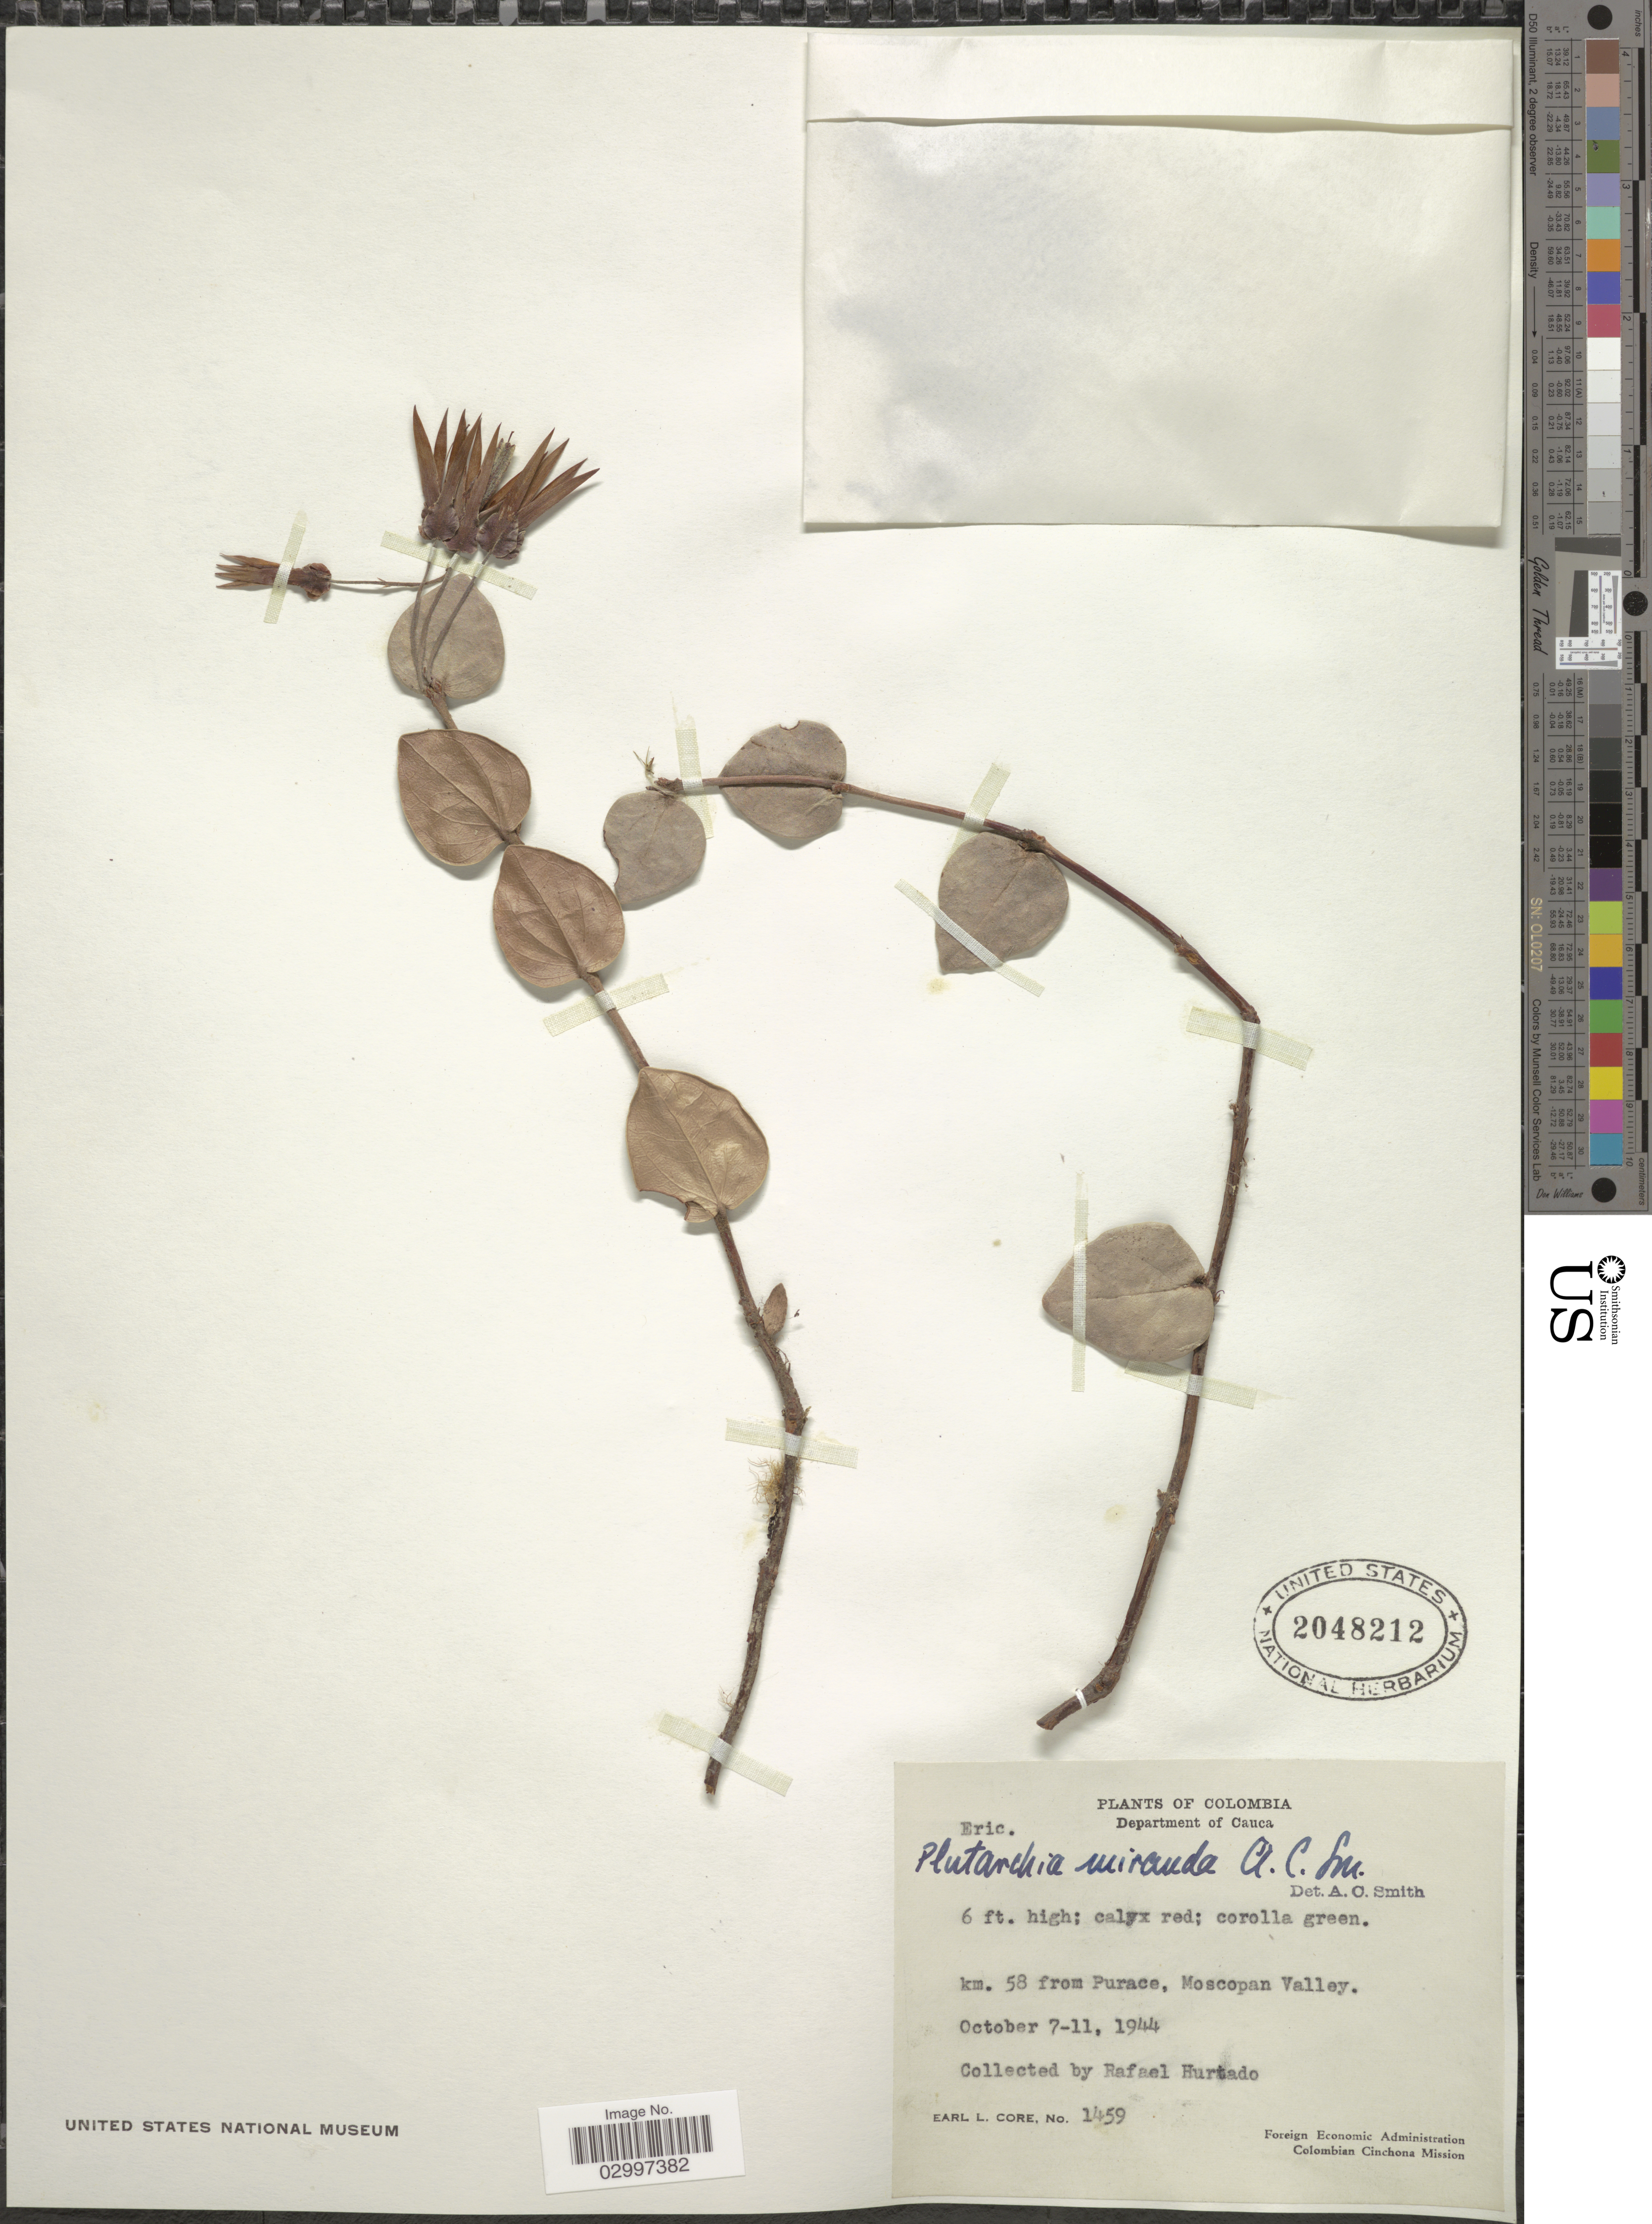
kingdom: Plantae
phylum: Tracheophyta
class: Magnoliopsida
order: Ericales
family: Ericaceae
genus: Plutarchia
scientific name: Plutarchia miranda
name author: A.C. Sm.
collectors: E. Core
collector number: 1459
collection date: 1944-10-07/1944-10-11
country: Colombia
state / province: Cauca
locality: Department of Cauca, km. 58 from Purace, Moscopan Valley.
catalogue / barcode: US 2048212